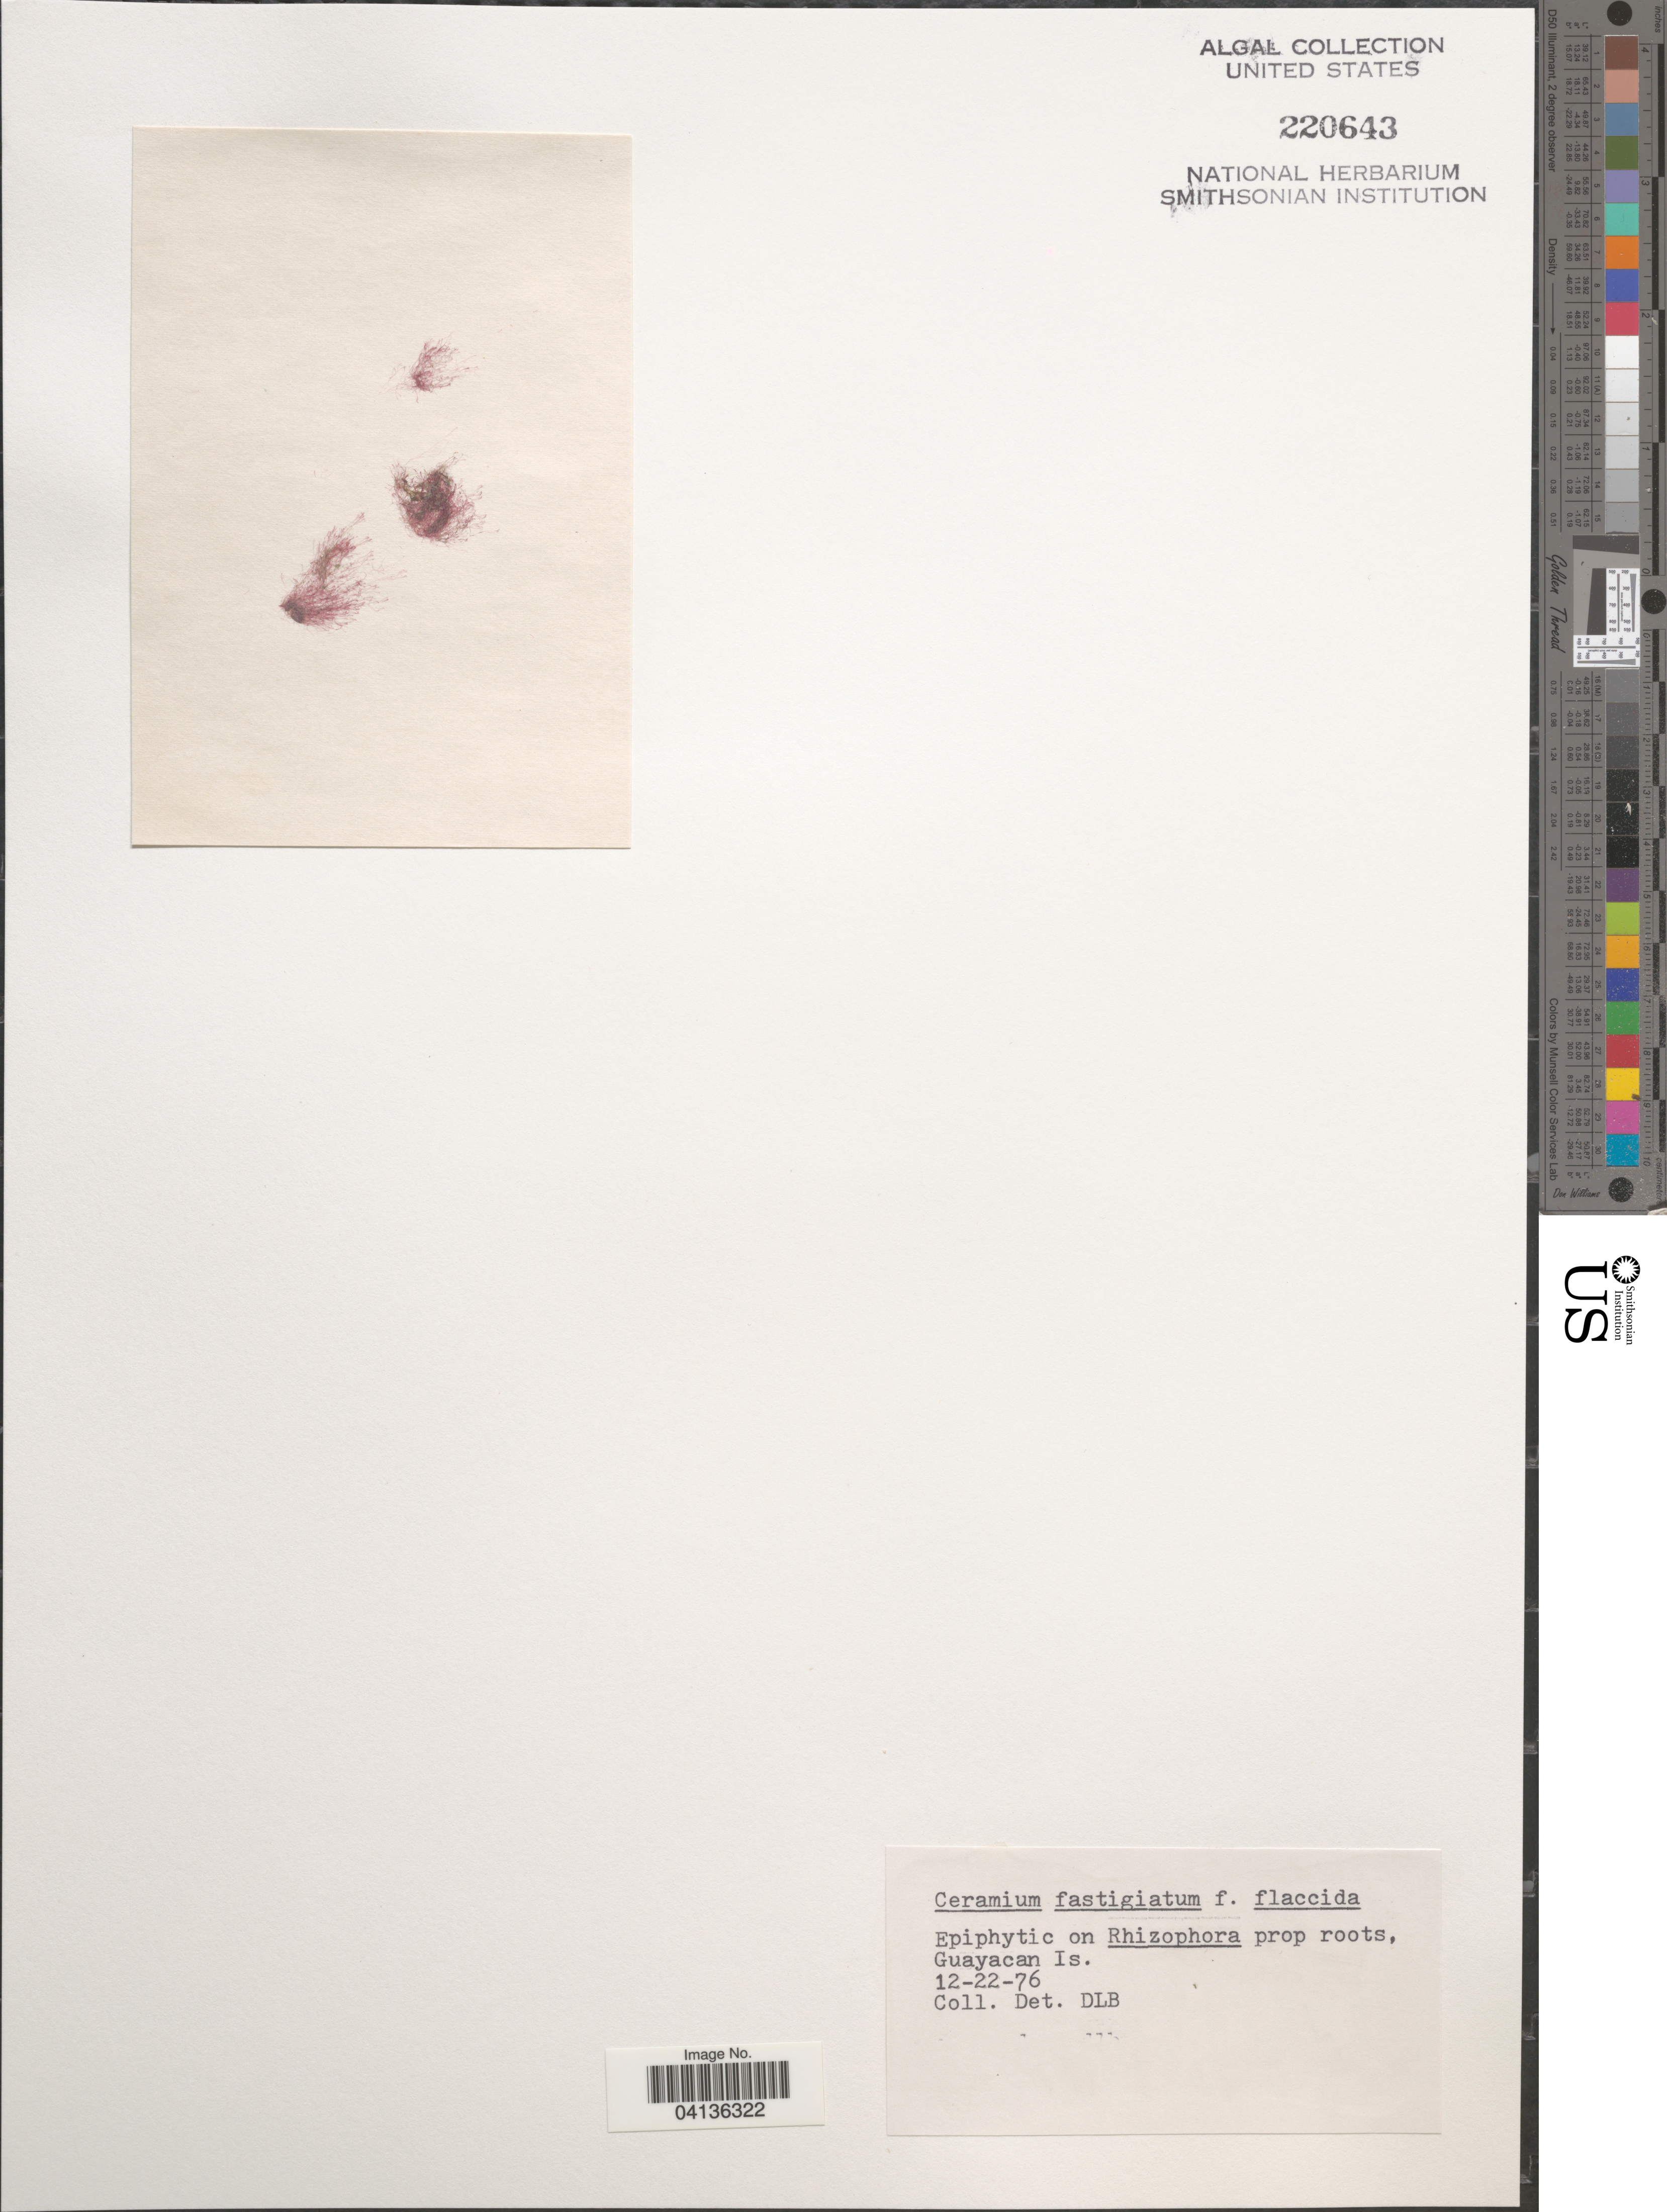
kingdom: Plantae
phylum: Rhodophyta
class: Florideophyceae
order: Ceramiales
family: Ceramiaceae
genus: Ceramium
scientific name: Ceramium fastigiatum f. flaccida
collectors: D. L. B.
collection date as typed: Transcribed d/m/y: 22/12/76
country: Puerto Rico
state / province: Lajas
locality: Guayacan Is.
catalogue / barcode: US 220643